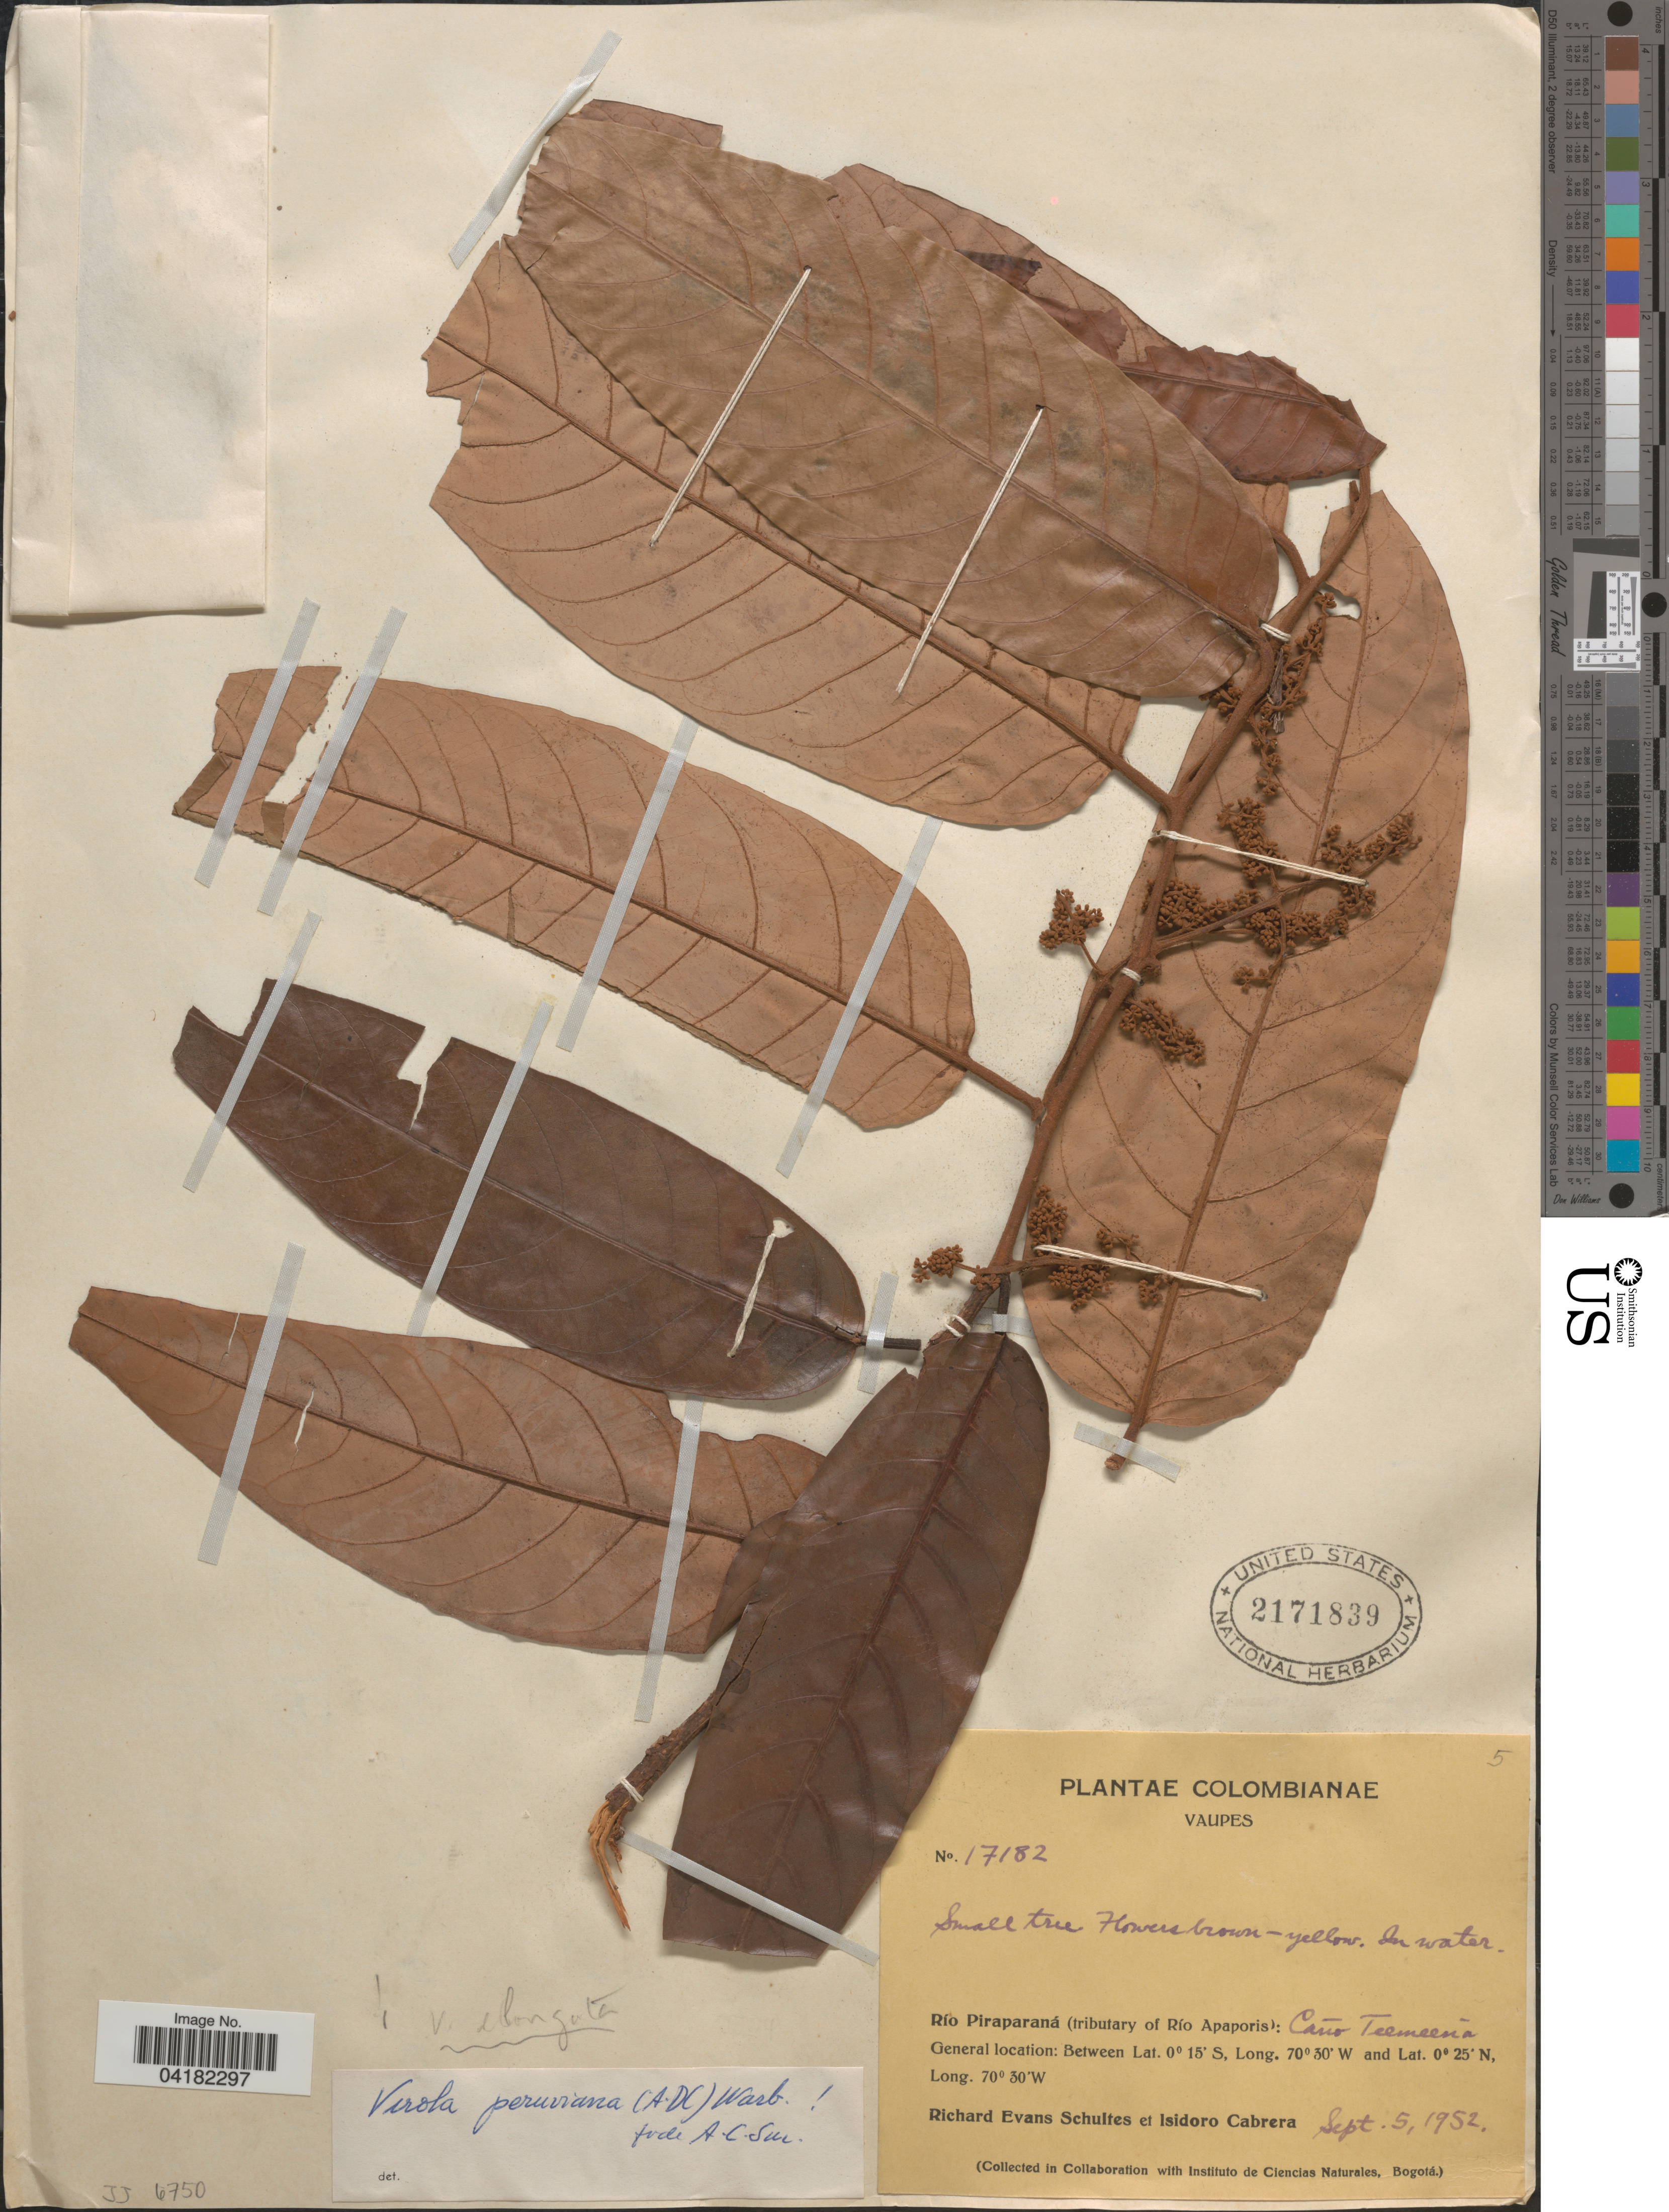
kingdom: Plantae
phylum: Tracheophyta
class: Magnoliopsida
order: Magnoliales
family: Myristicaceae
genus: Virola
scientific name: Virola peruviana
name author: (A. DC.) Warb.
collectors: R. E. Schultes & I. Cabrera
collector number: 17182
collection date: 1952-09-05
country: Colombia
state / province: Vaupés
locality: Río Piraparaná (tributary of Río Apaporis): Caño Teemeesia.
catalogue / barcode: US 2171839